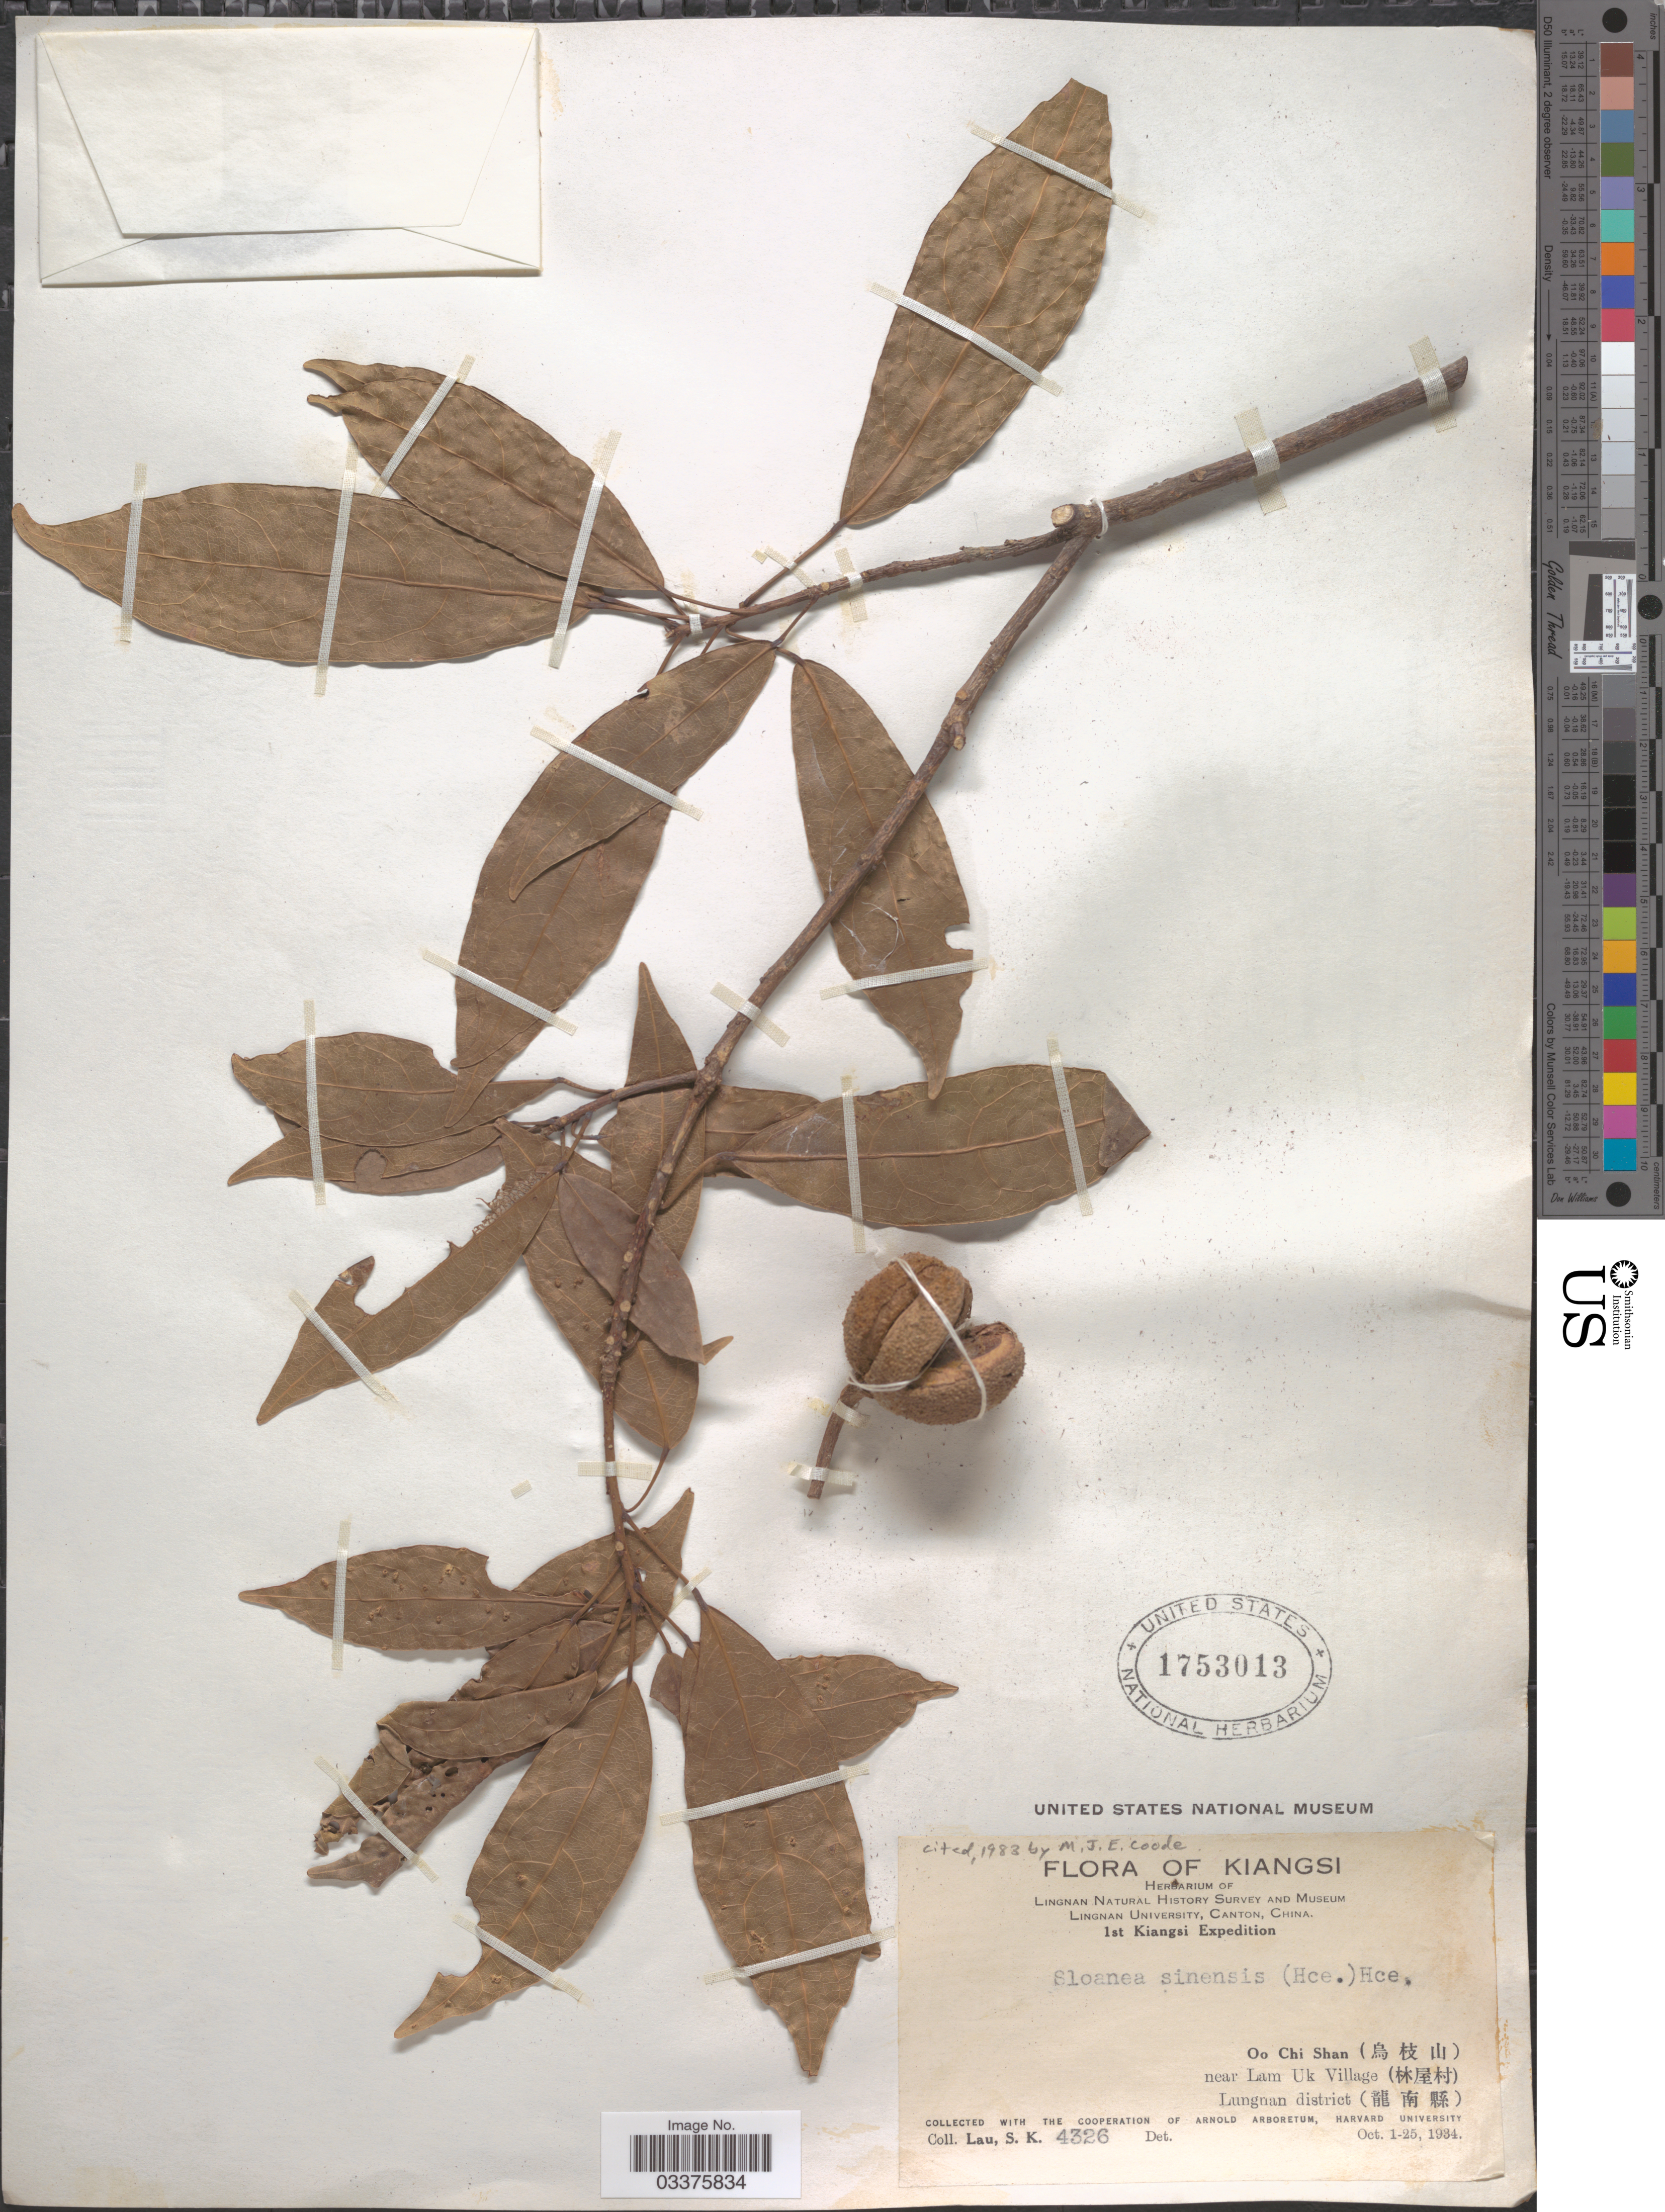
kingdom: Plantae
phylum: Tracheophyta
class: Magnoliopsida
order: Oxalidales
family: Elaeocarpaceae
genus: Sloanea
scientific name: Sloanea sinensis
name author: (Hance) Hu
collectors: S. K. Lau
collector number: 4326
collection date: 1934-10-01/1934-10-25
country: China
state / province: Jiangxi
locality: Kiangsi. Oo Chi Shan (X) near Lam Uk Village (X). Lungnan District (X).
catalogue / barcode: US 1753013